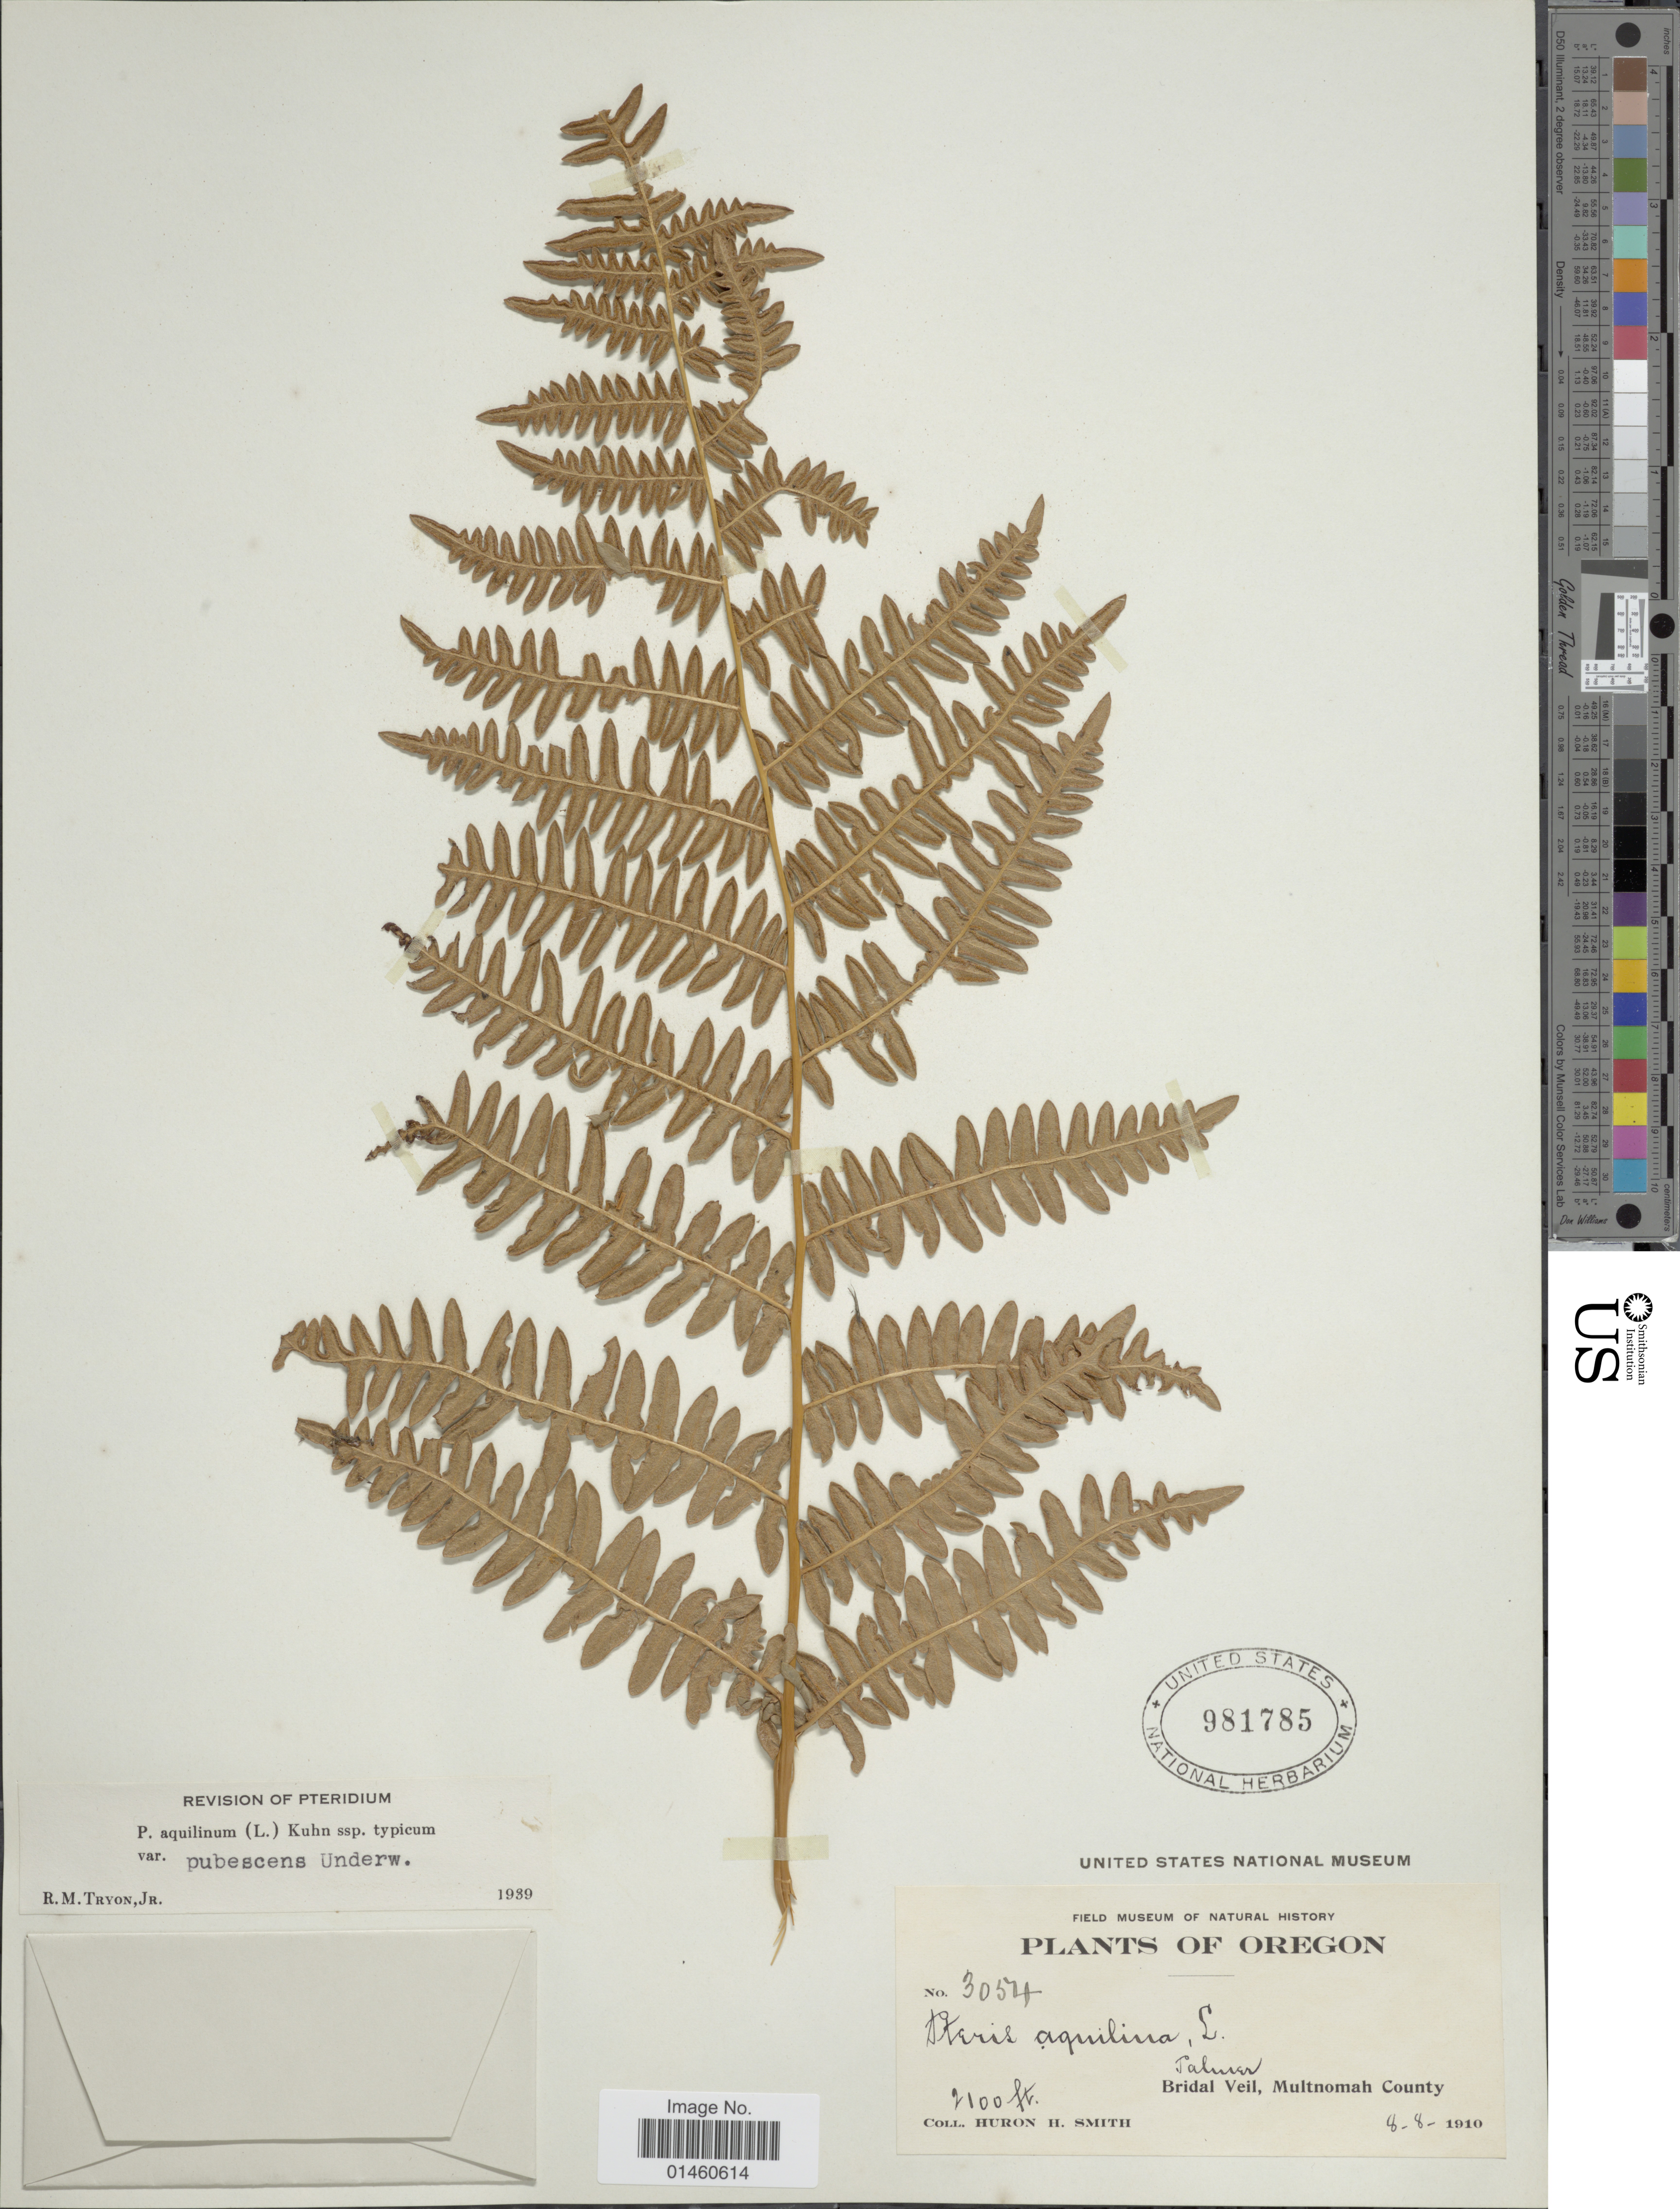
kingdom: Plantae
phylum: Tracheophyta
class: Polypodiopsida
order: Polypodiales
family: Dennstaedtiaceae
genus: Pteridium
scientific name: Pteridium pubescens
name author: (Underw.) Christenh.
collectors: Huron H. Smith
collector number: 3054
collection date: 1910-08-08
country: United States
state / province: Oregon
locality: Talmar, Bridal Veil, Multnomah County.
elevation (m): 640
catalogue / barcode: US 981785